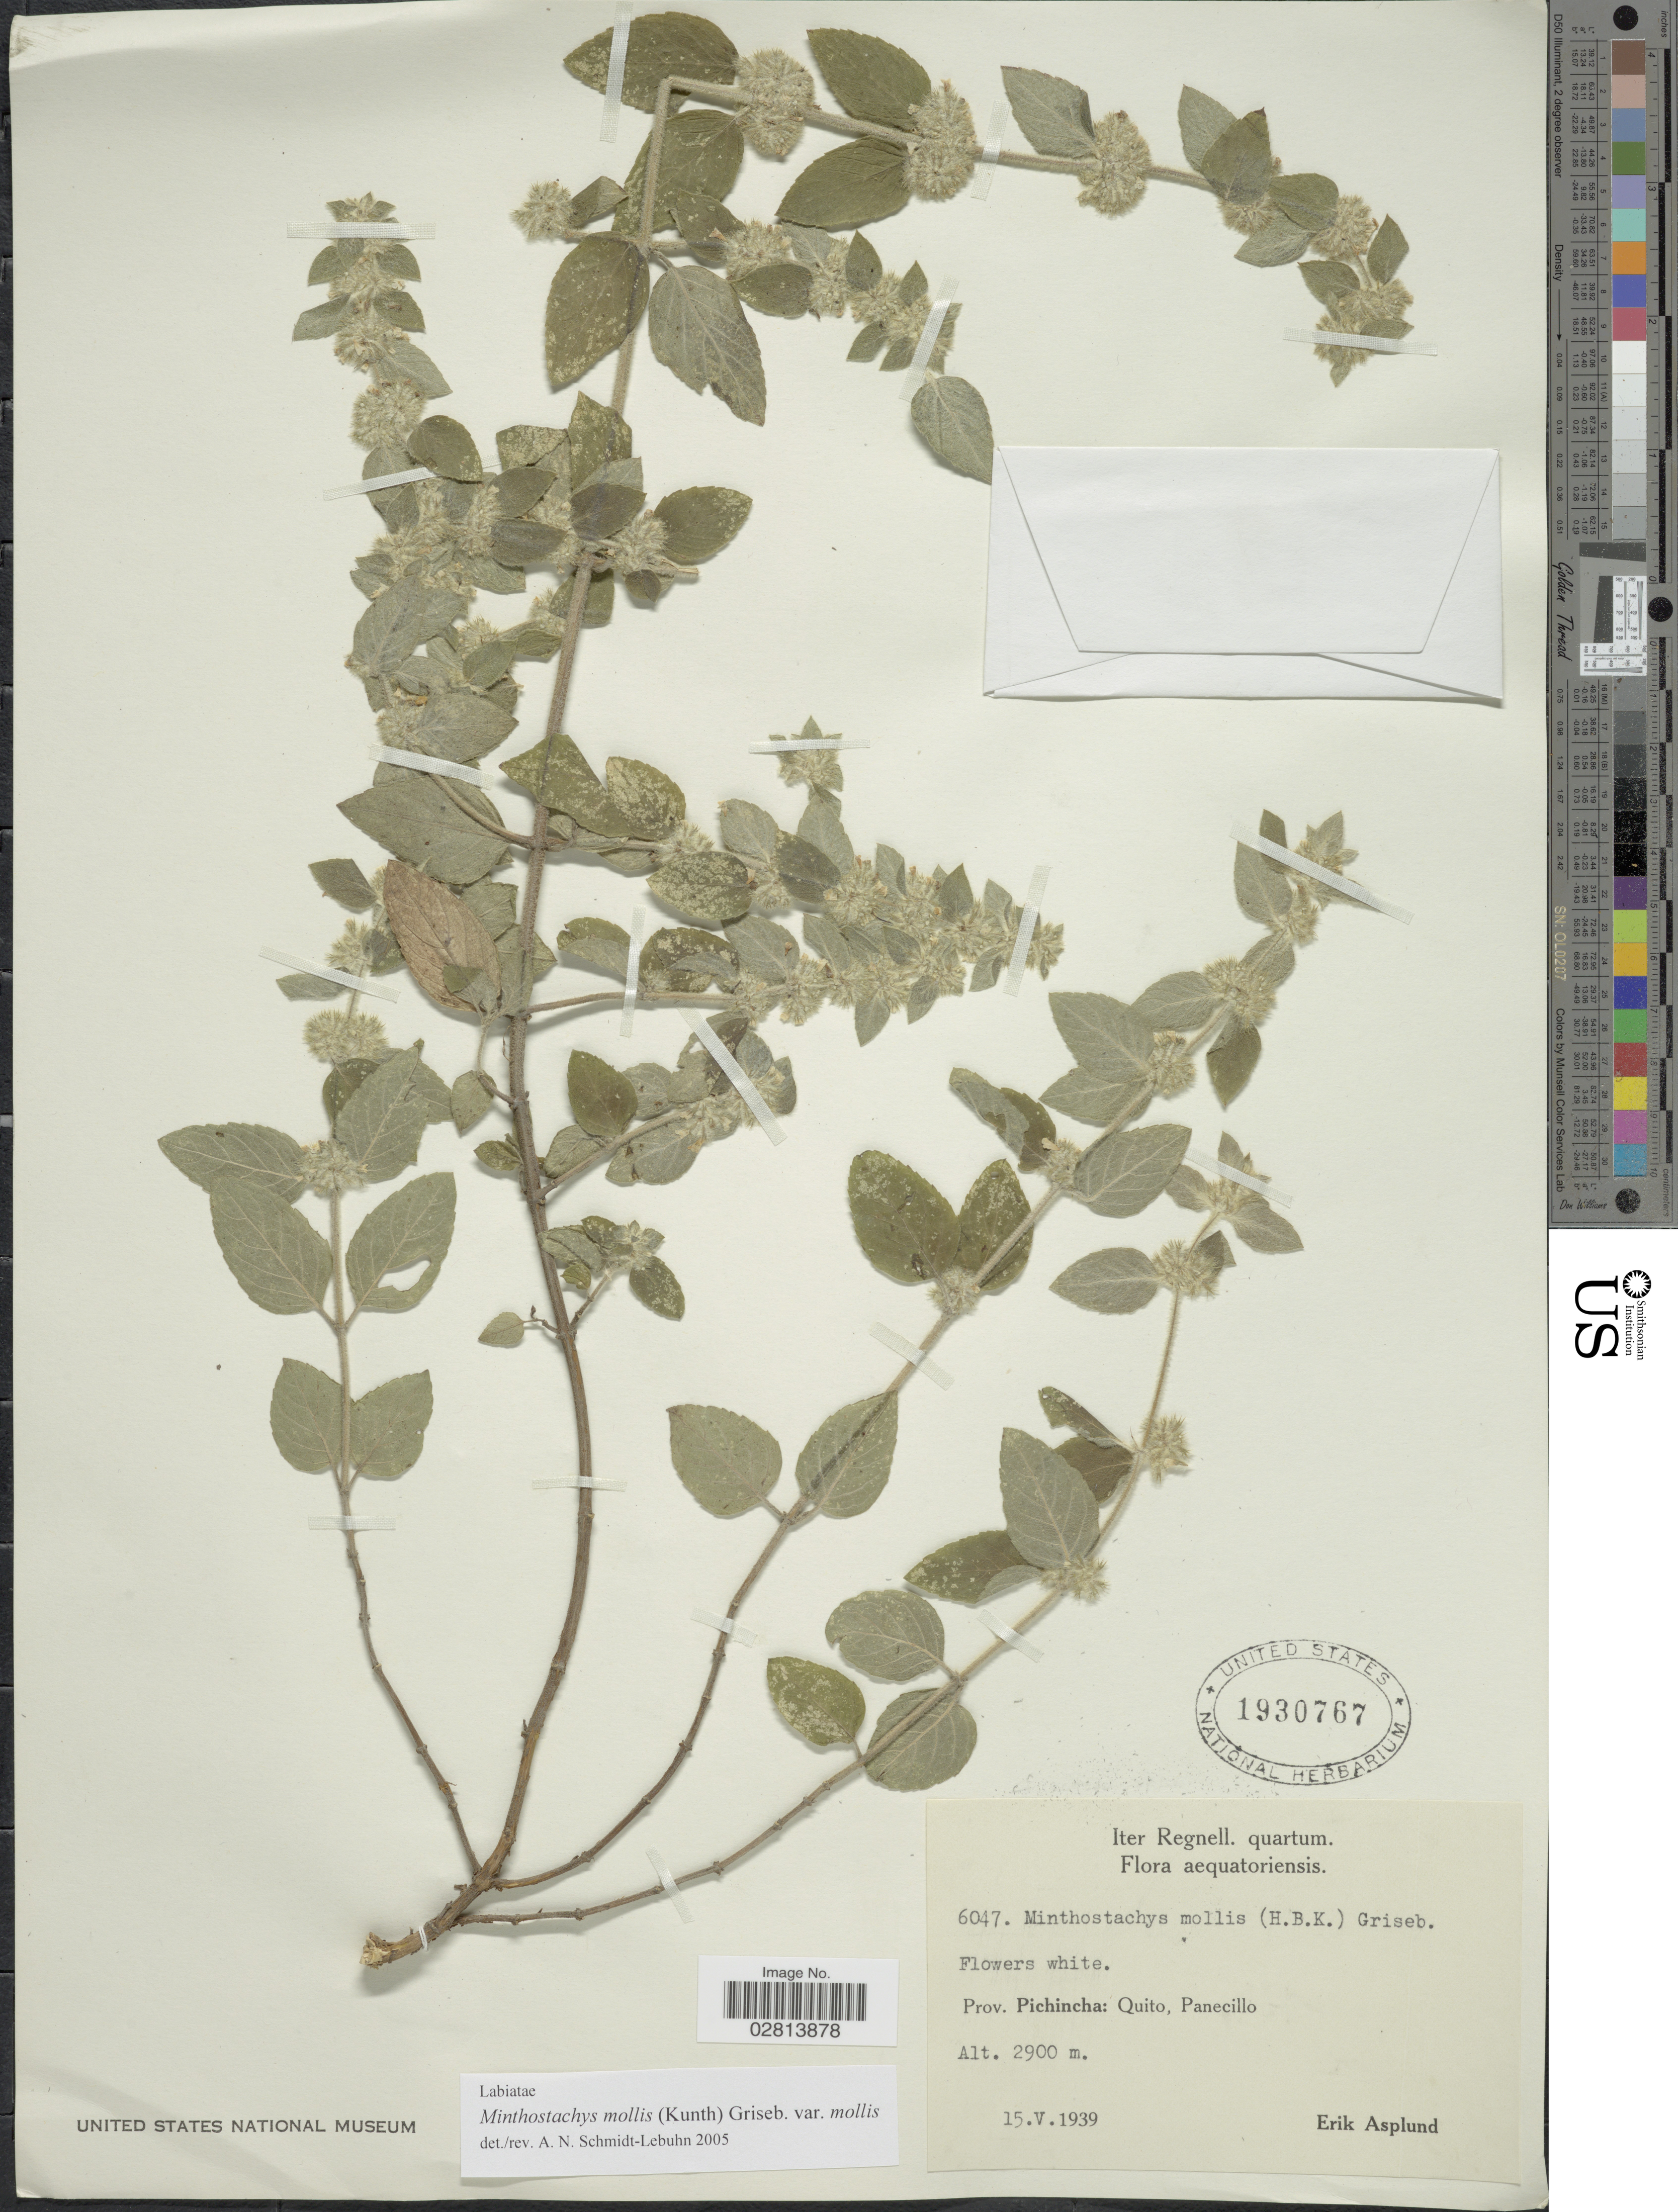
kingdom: Plantae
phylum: Tracheophyta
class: Magnoliopsida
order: Lamiales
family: Lamiaceae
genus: Minthostachys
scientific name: Minthostachys mollis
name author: (Kunth) Griseb.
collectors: E. Asplund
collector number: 6047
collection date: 1939-05-15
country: Ecuador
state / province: Pichincha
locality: Prov. Pichincha: Quito, Panecillo.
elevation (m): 2900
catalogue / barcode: US 1930767